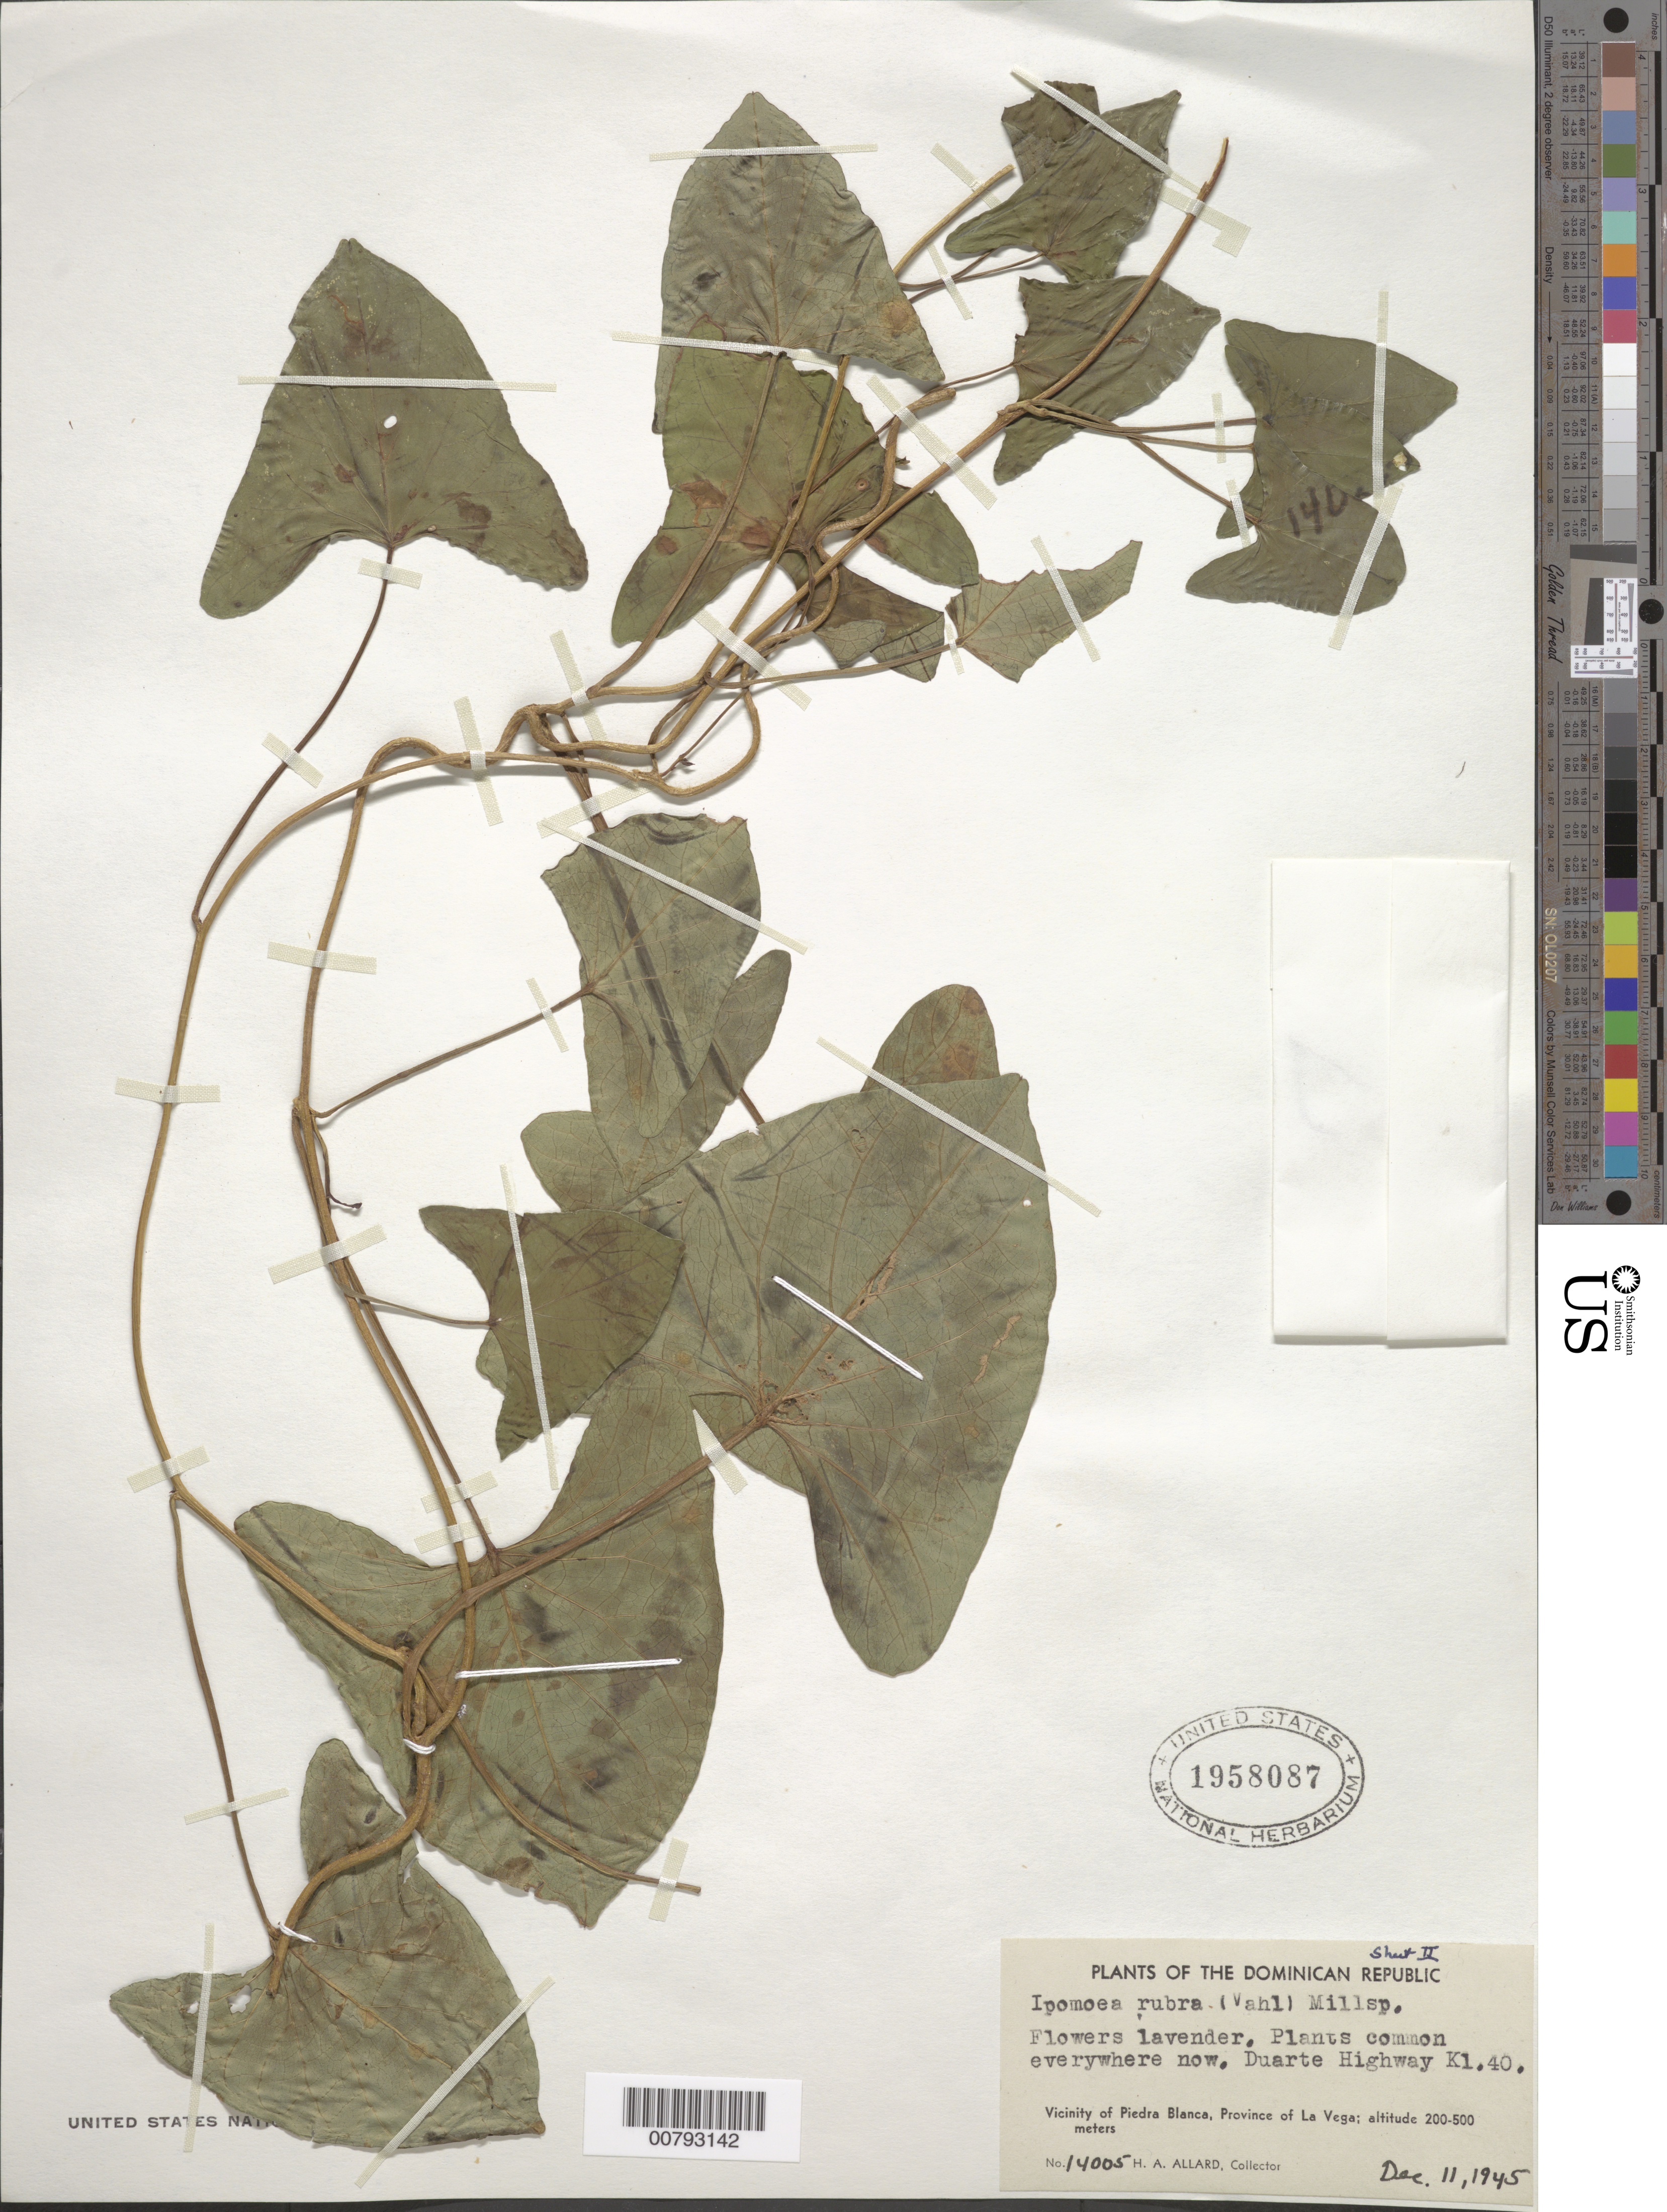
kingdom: Plantae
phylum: Tracheophyta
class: Magnoliopsida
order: Solanales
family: Convolvulaceae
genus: Ipomoea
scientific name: Ipomoea rubra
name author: (Vahl) Millsp.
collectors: H. A. Allard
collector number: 14005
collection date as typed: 11 Dec 1945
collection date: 1945-12-11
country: Dominican Republic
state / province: La Vega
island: Hispaniola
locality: Vicinity of Piedra Blanca, Duarte Highway K1.40.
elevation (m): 200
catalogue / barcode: US 1958087